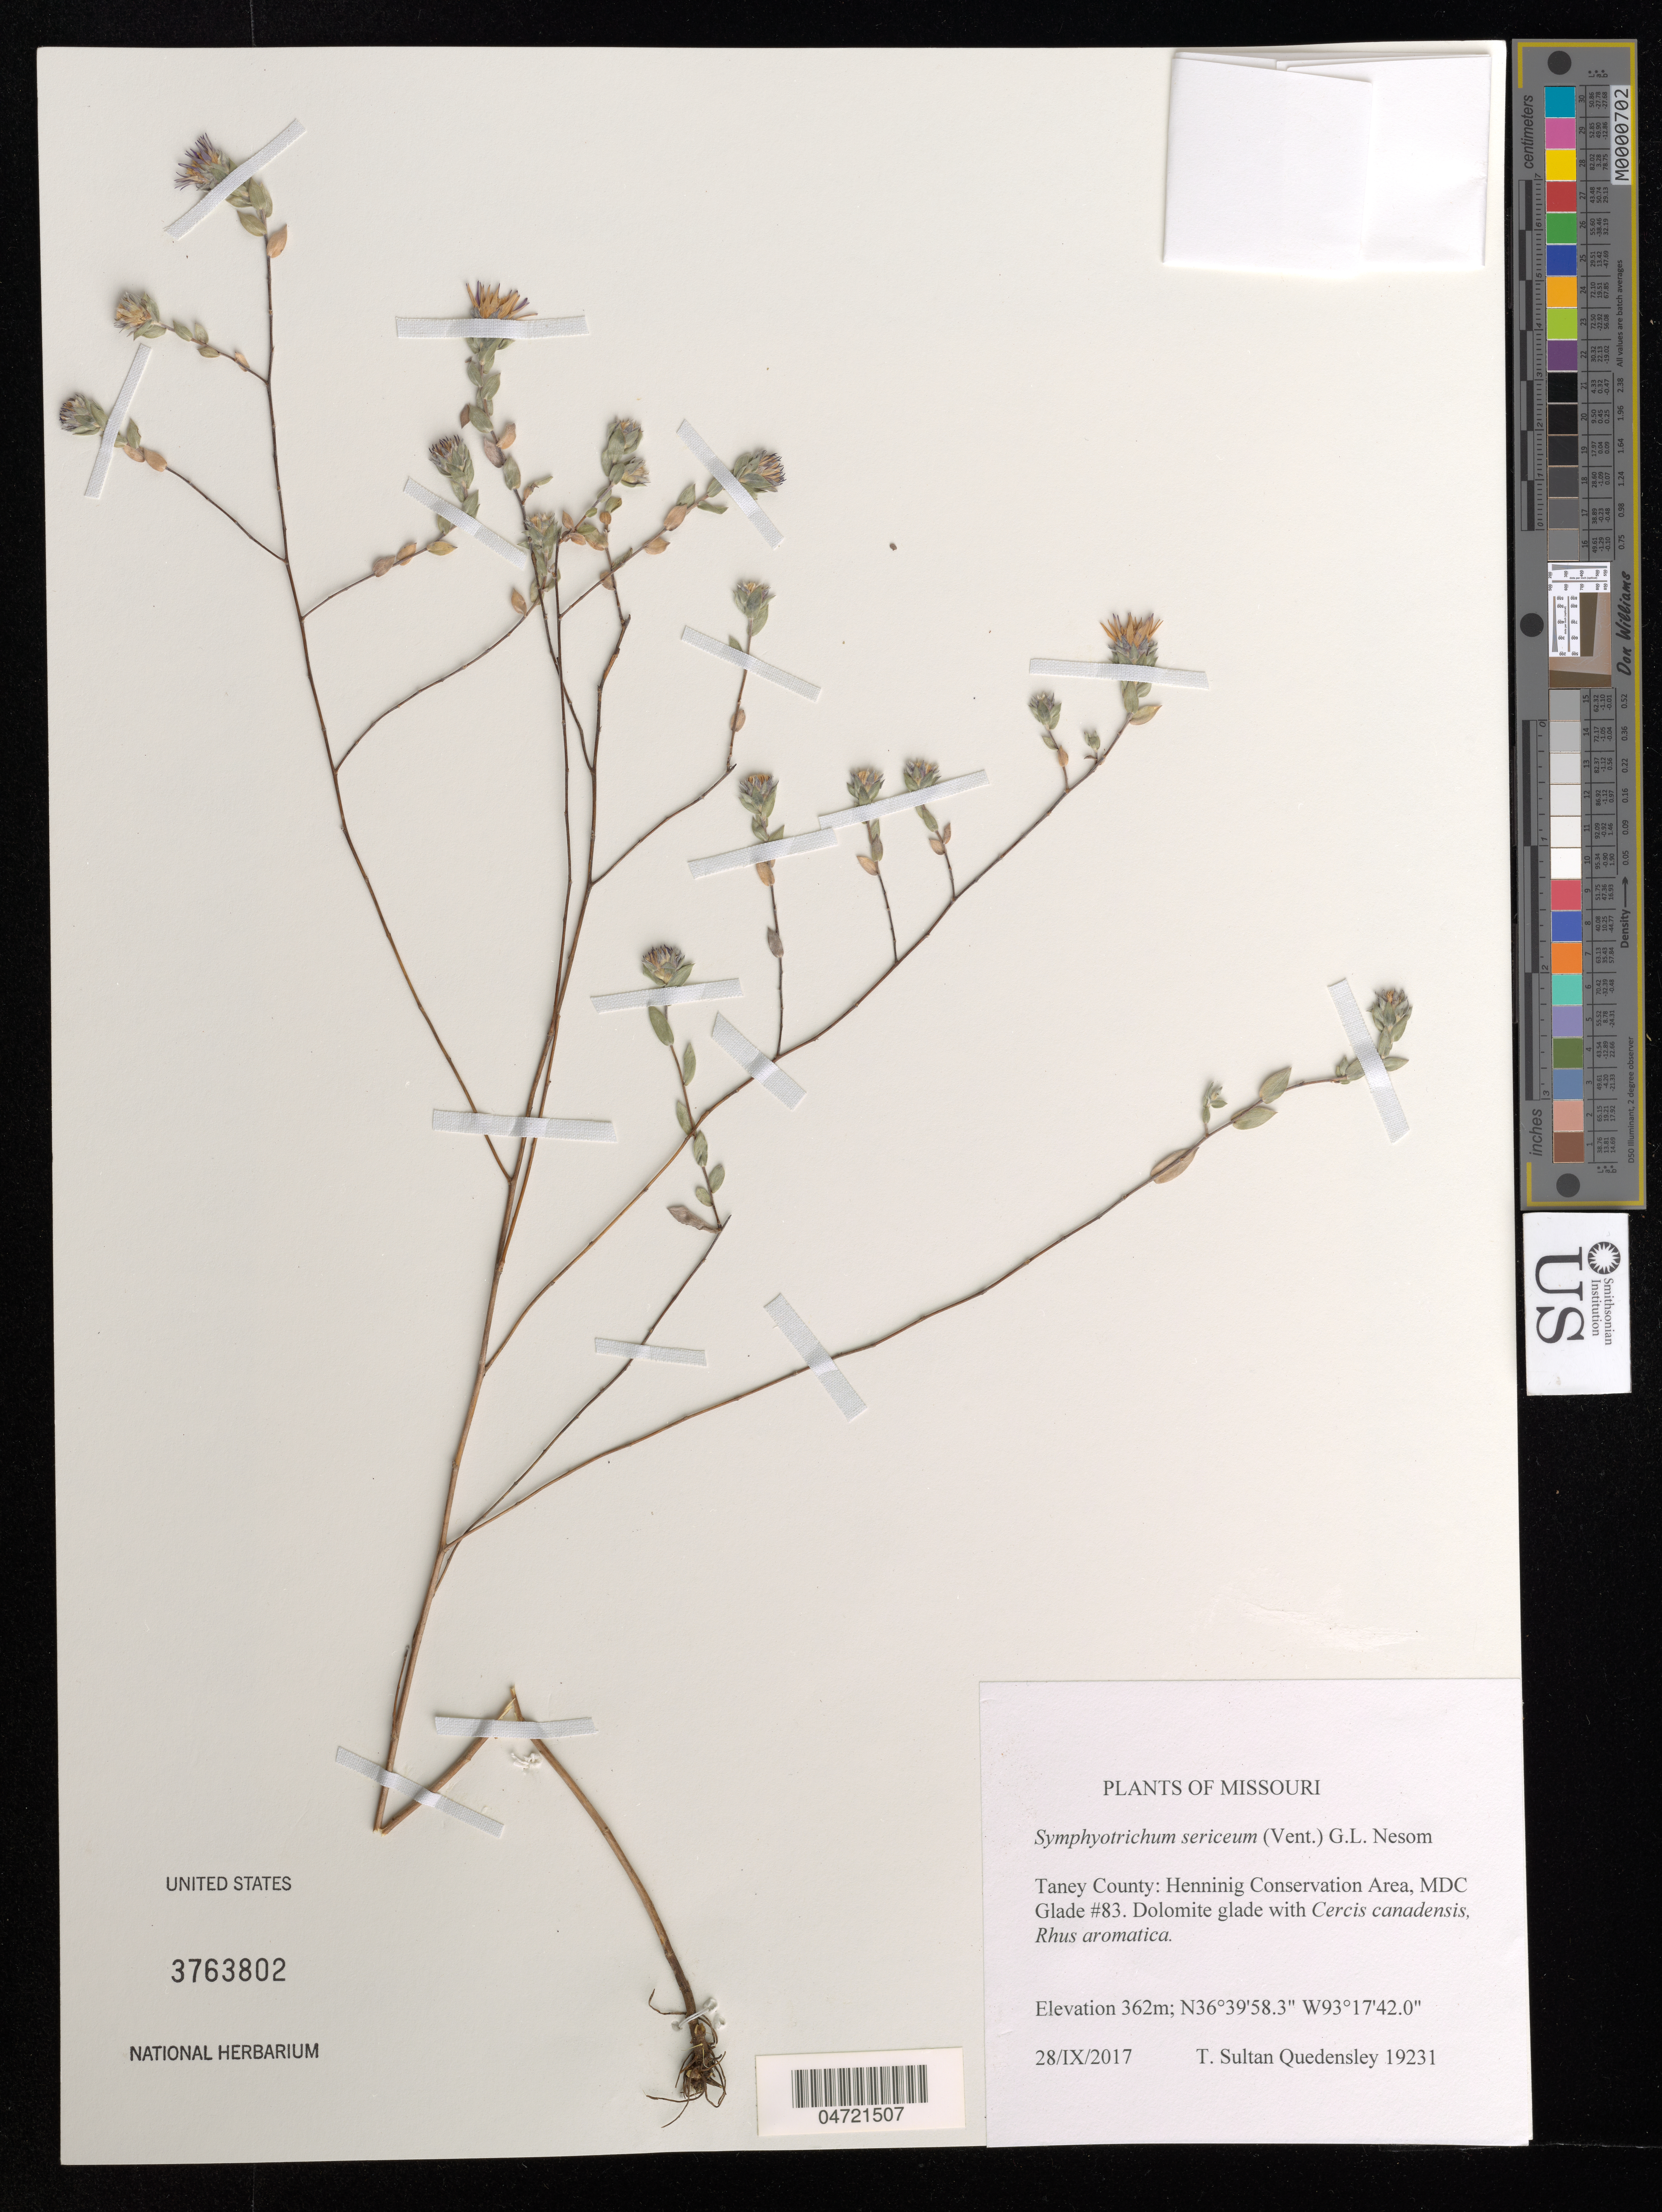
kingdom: Plantae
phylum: Tracheophyta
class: Magnoliopsida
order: Asterales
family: Asteraceae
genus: Symphyotrichum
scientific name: Symphyotrichum sericeum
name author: (Vent.) G.L. Nesom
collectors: T. S. Quedensley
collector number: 19231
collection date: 2017-09-28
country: United States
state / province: Missouri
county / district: Taney County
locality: Henninig Conservation Area, MDC Glade #83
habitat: Dolomite glade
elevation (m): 362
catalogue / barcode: US 3763802